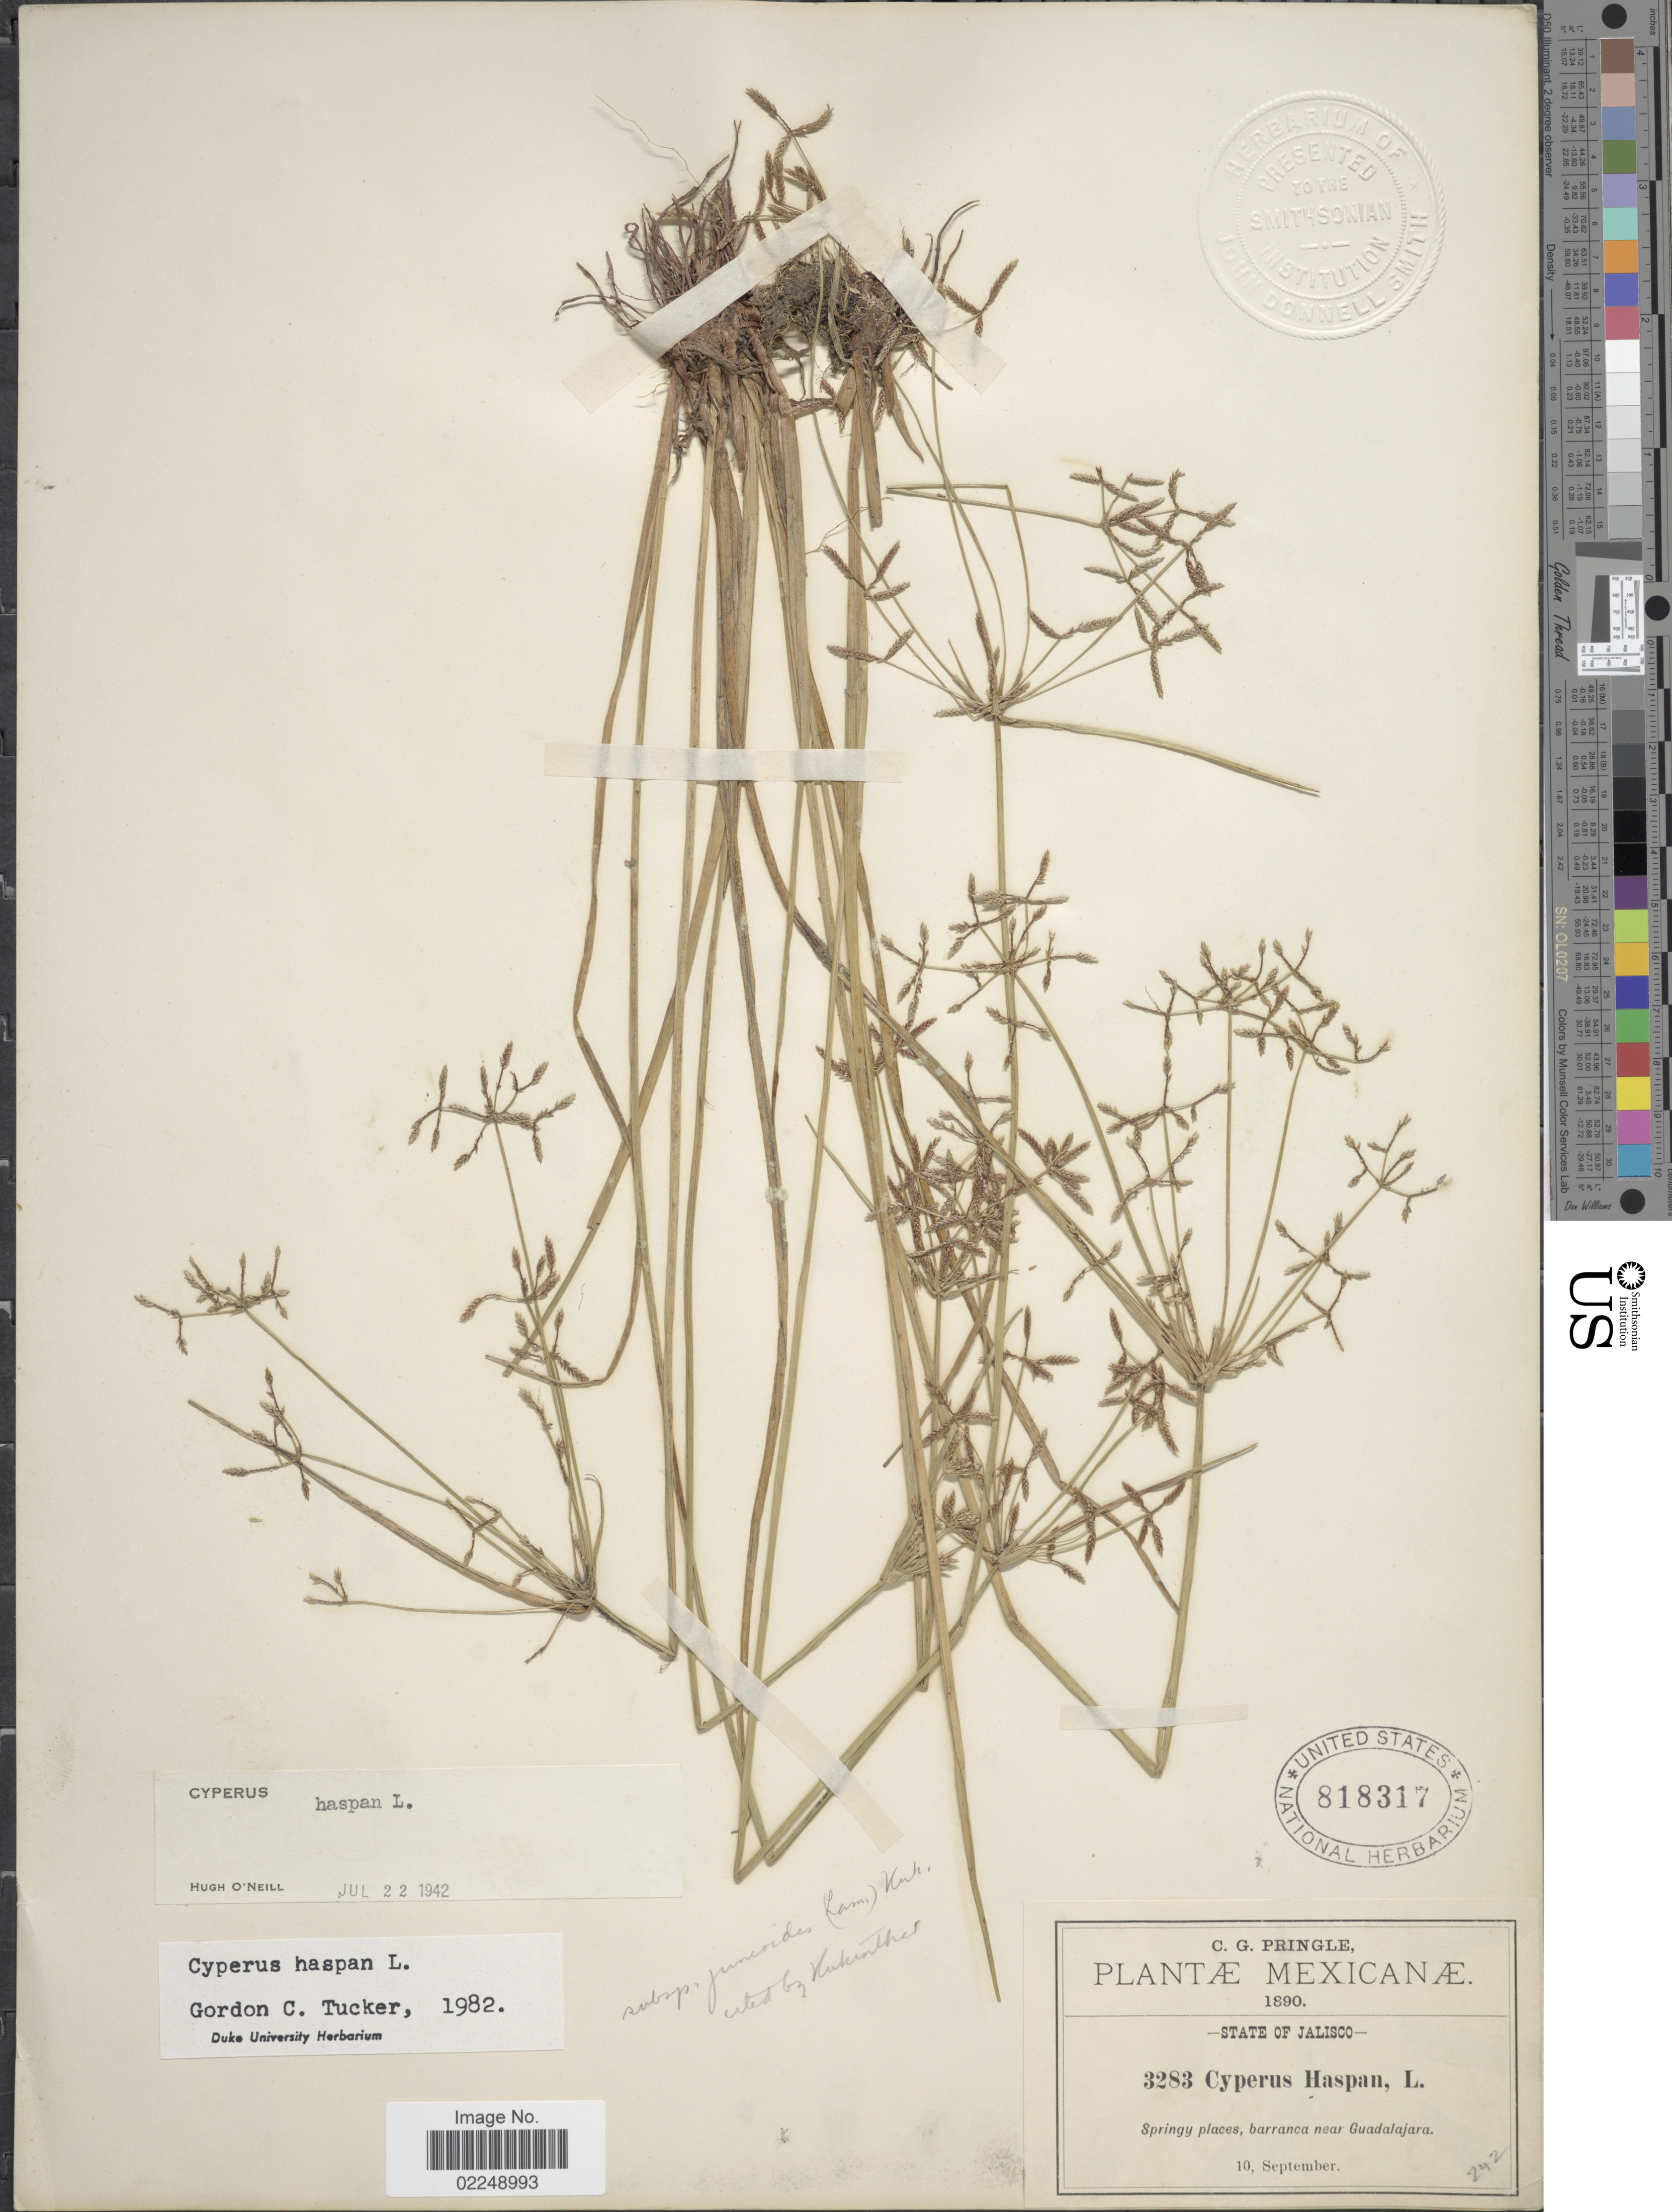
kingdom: Plantae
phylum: Tracheophyta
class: Liliopsida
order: Poales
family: Cyperaceae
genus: Cyperus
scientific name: Cyperus haspan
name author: L.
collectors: C. G. Pringle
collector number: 3283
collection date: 1890-09-10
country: Mexico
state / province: Jalisco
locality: Barranca near Guadalajara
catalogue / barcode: US 818317